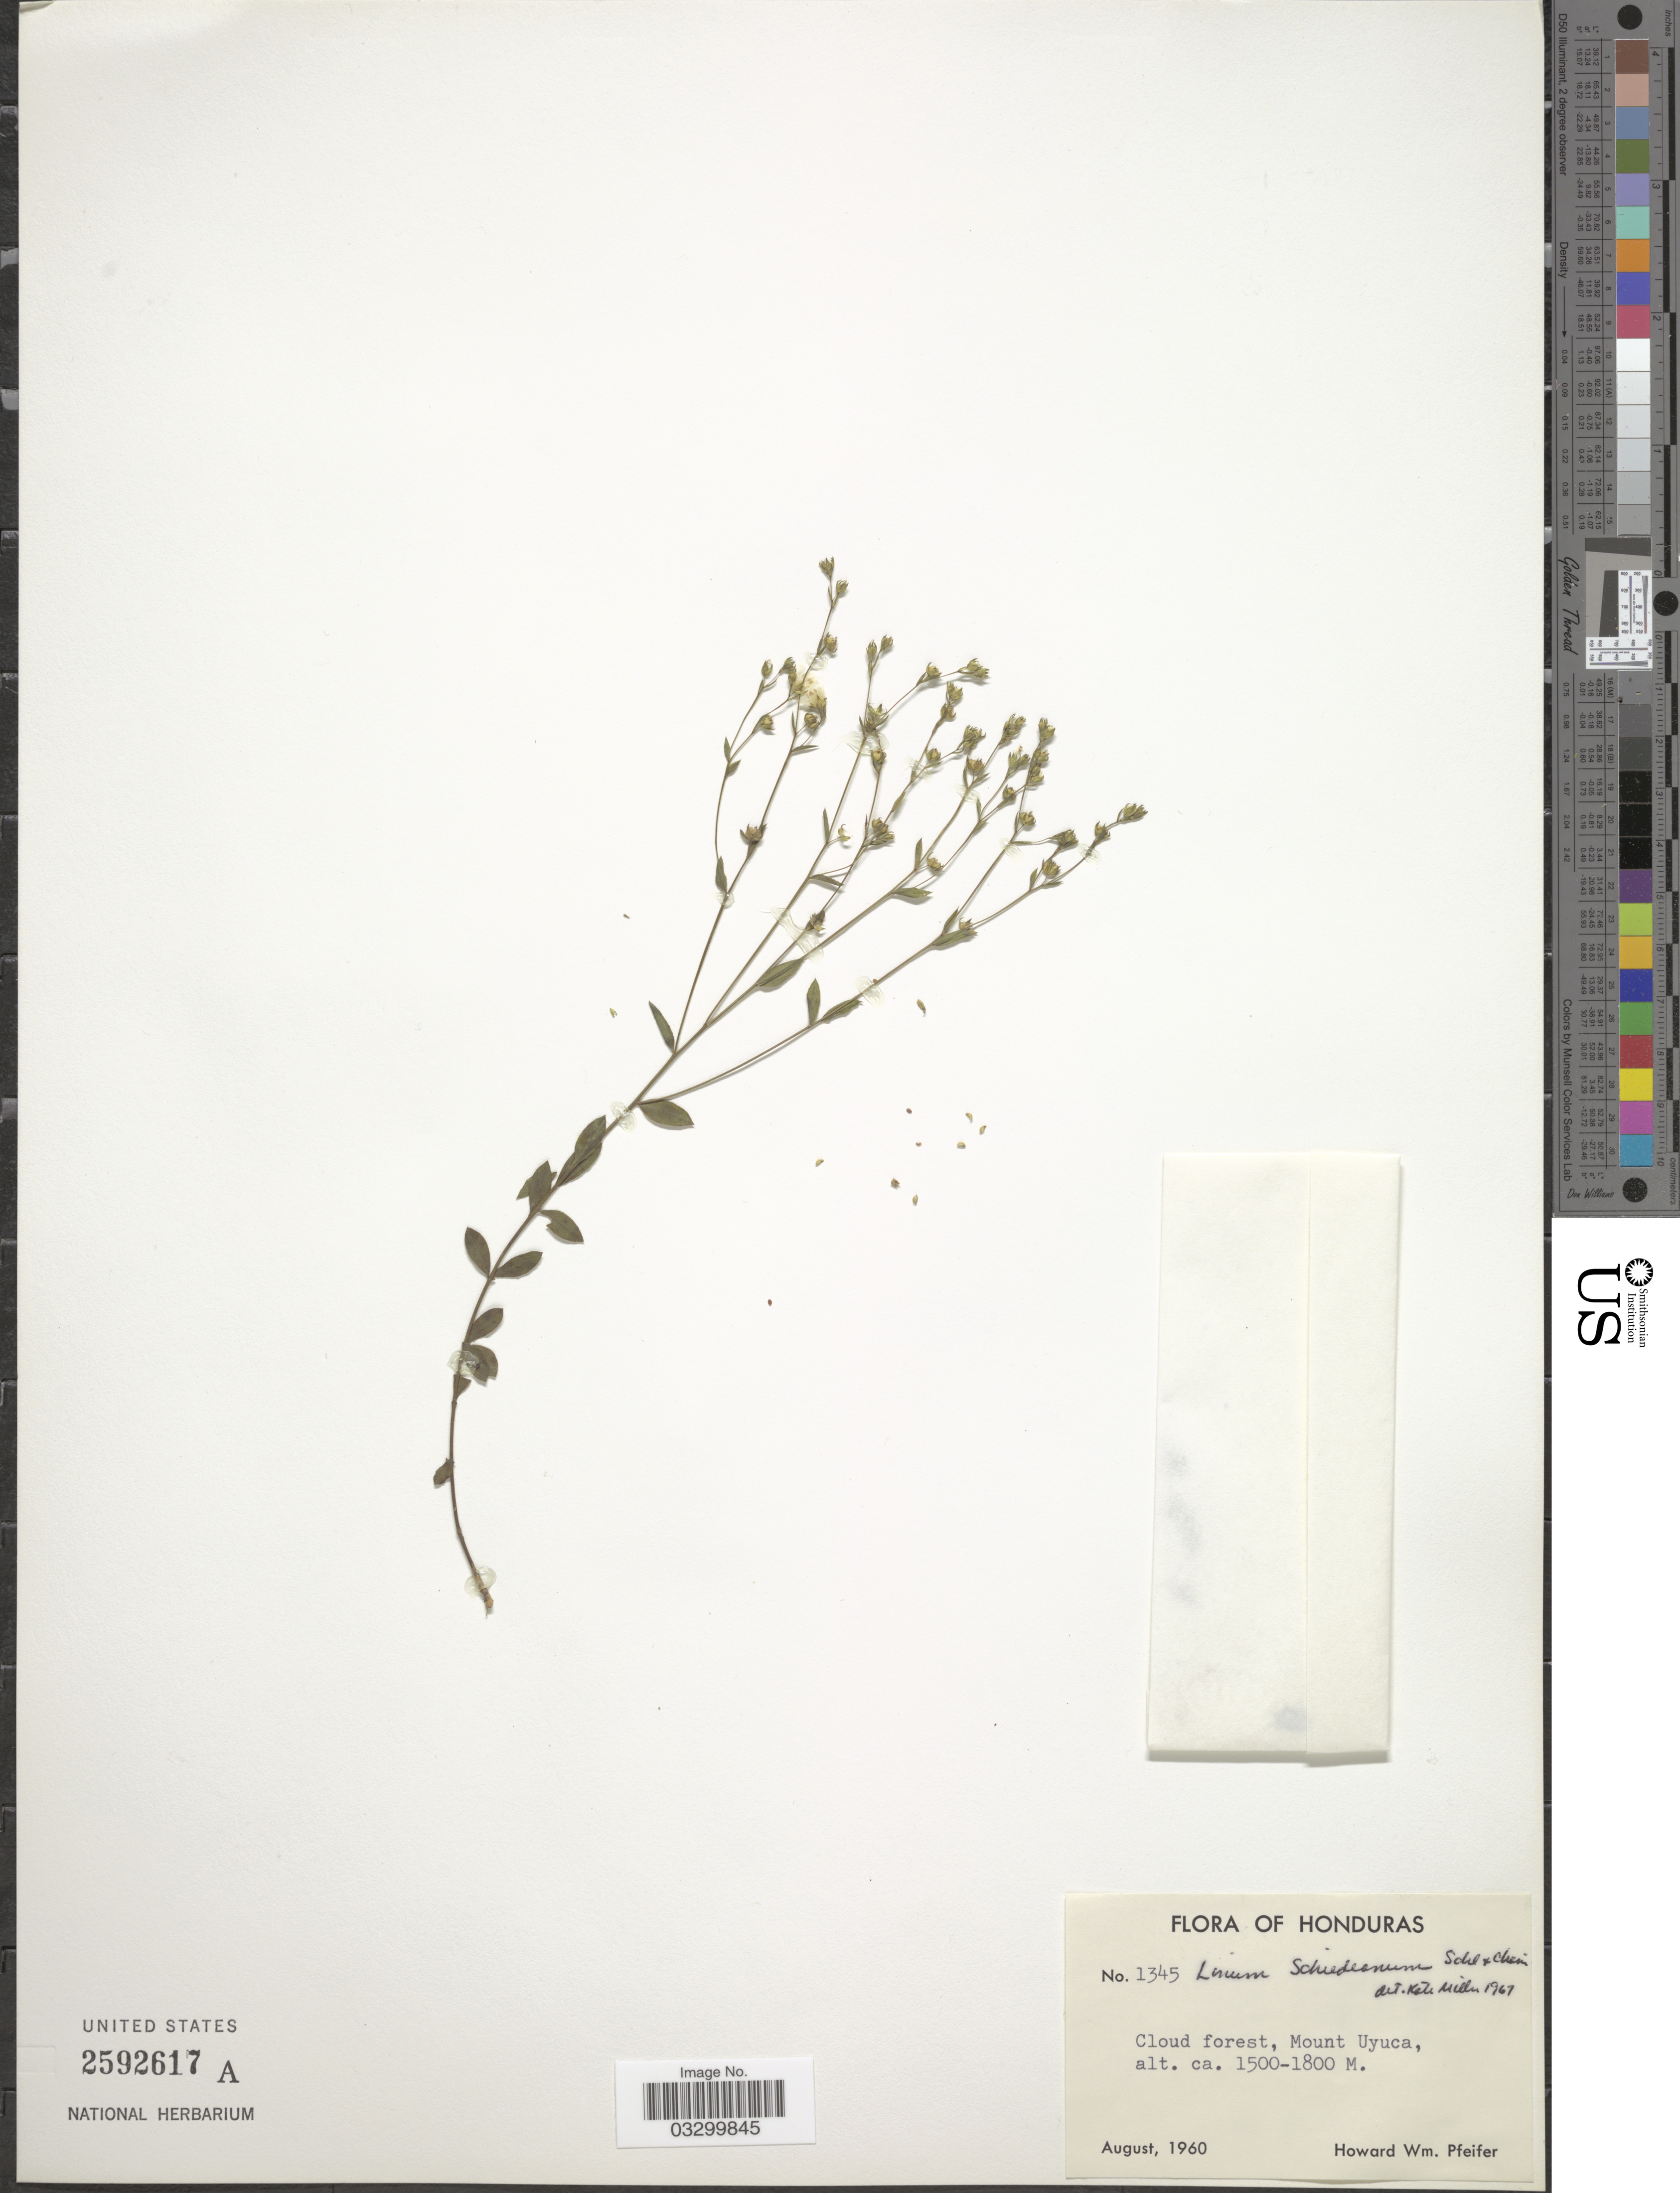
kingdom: Plantae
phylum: Tracheophyta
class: Magnoliopsida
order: Malpighiales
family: Linaceae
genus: Linum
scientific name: Linum schiedeanum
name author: Schltdl. & Cham.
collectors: H. W. Pfeifer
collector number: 1345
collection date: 1960-08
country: Honduras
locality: Mount Uyuca.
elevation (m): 1500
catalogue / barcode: US 2592617A